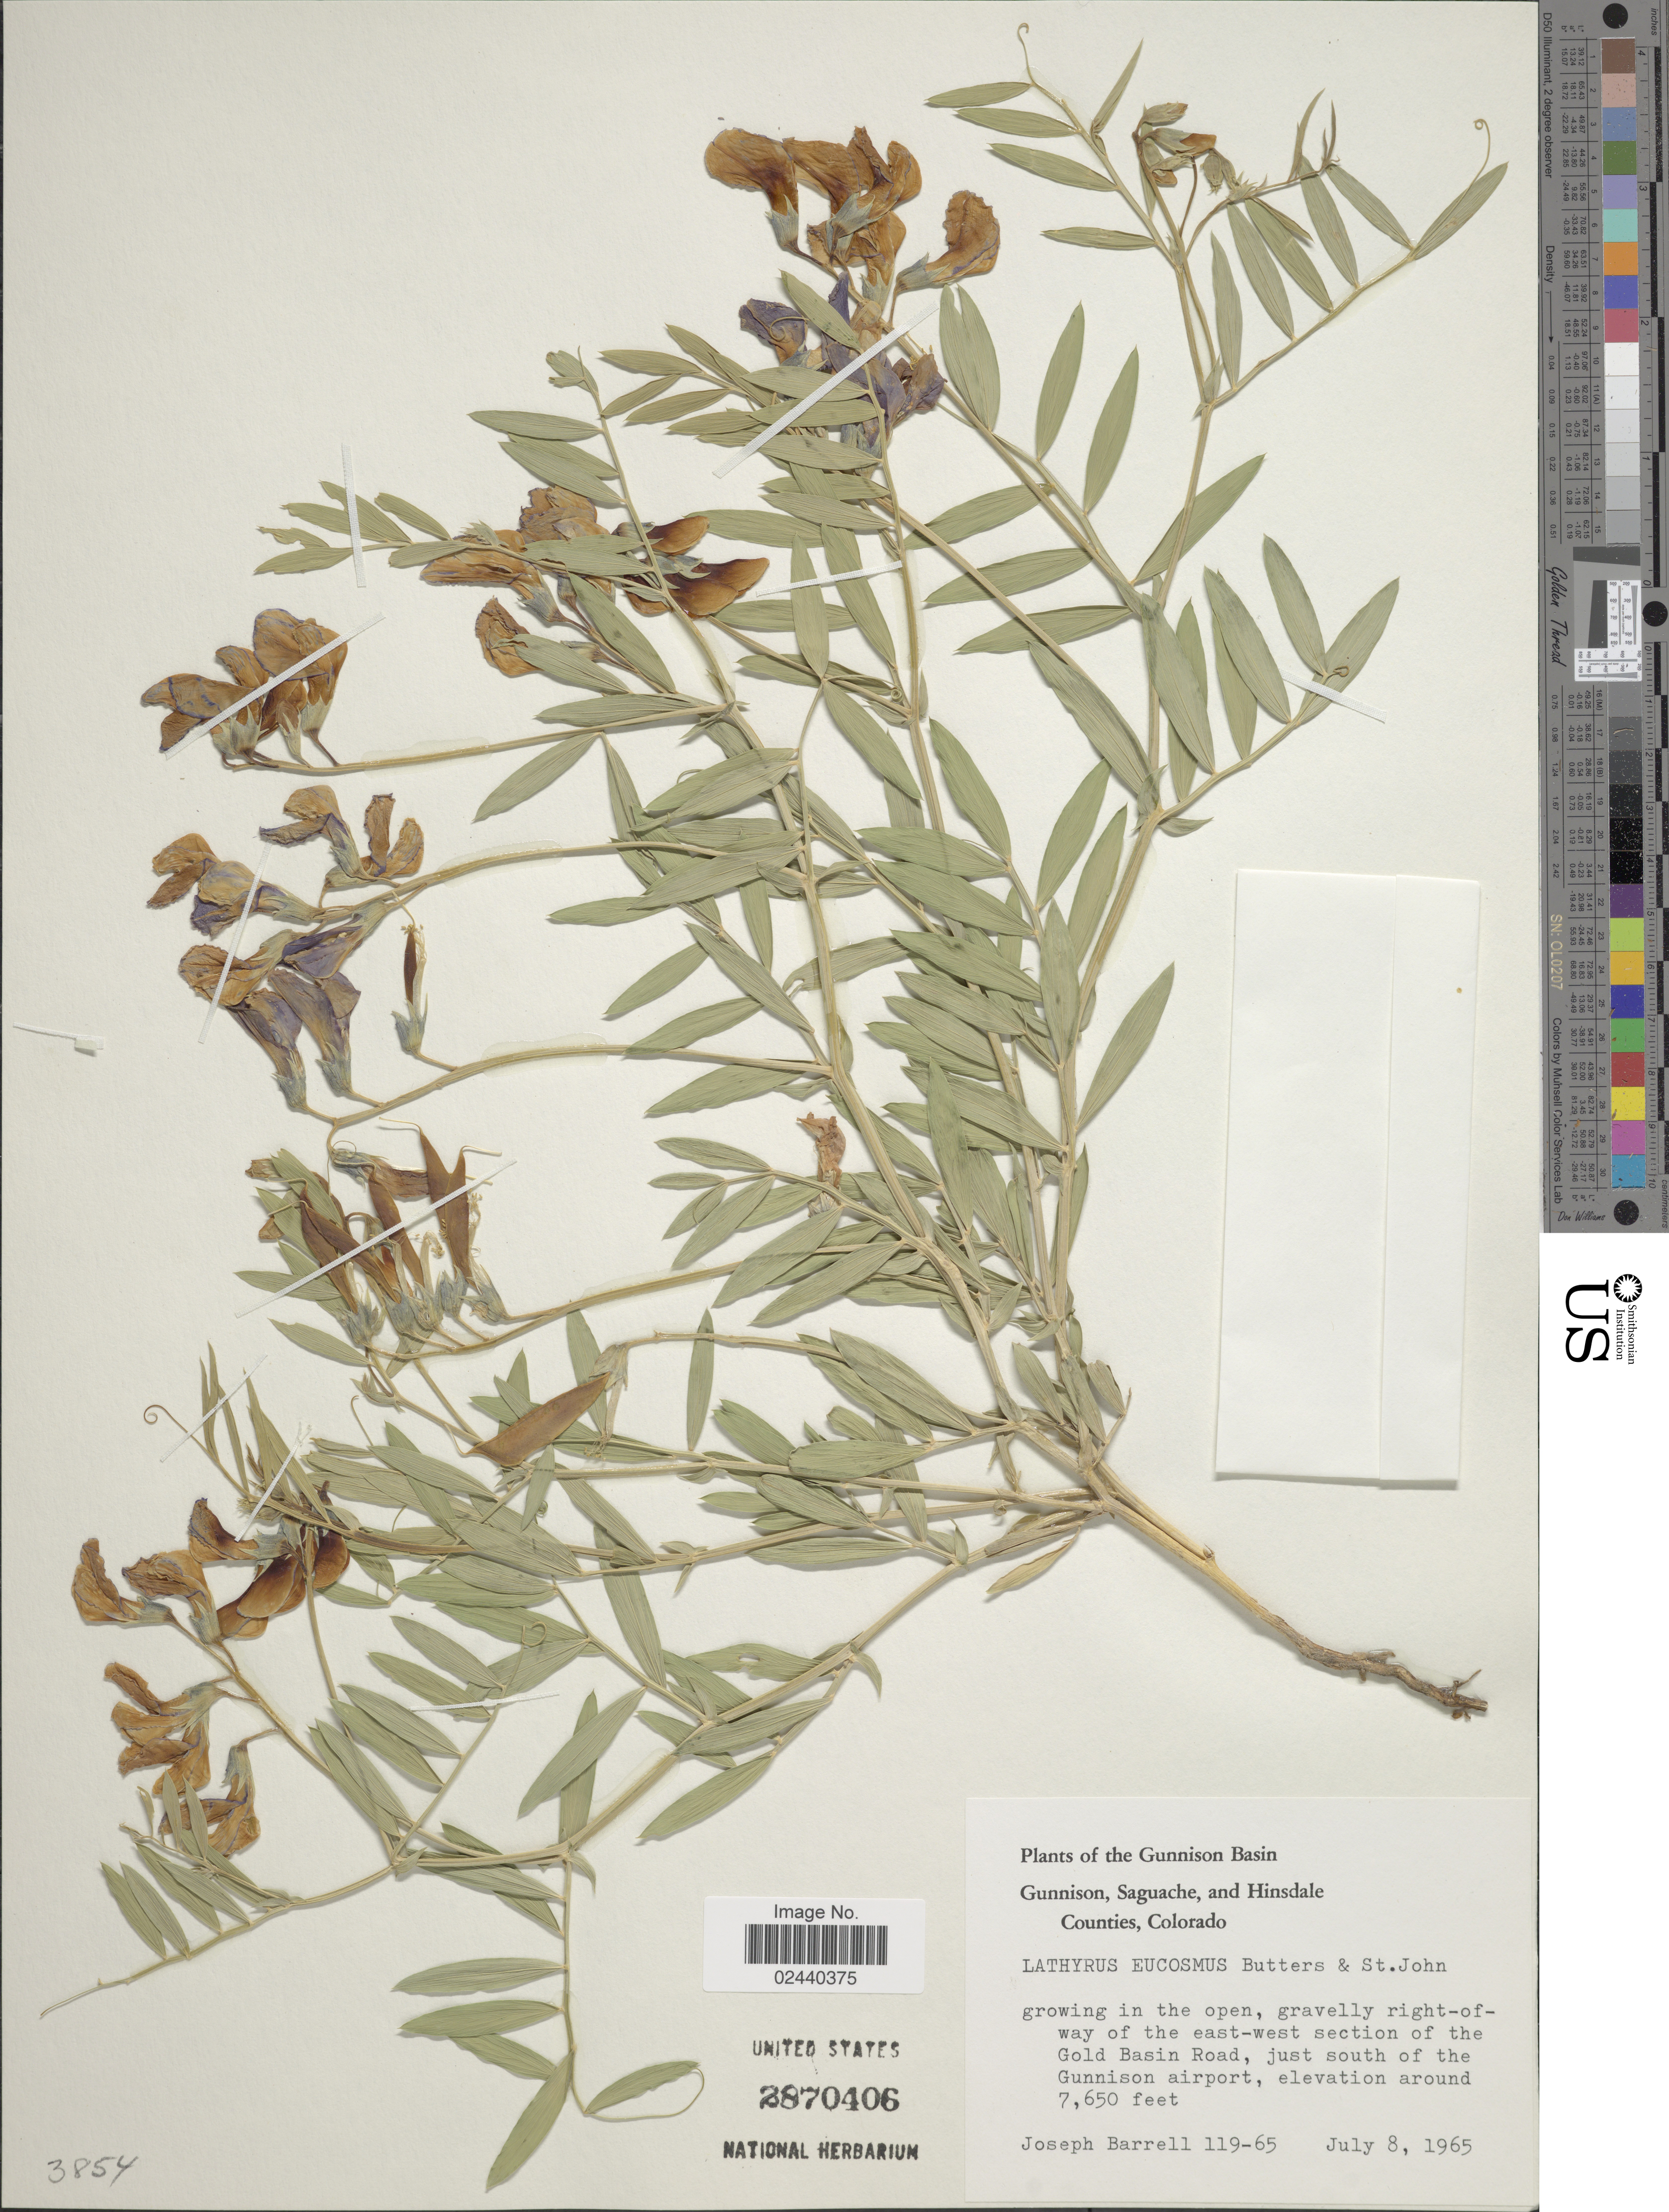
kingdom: Plantae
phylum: Tracheophyta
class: Magnoliopsida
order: Fabales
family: Fabaceae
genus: Lathyrus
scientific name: Lathyrus eucosmus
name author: Butters & H. St. John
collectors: J. Barrell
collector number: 119-65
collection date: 1965-07-08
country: United States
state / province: Colorado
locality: Gunnison Basin. Gunnison, Saguache, and Hinsdale Counties, Colorado. Growing in the open, gravelly right-of-way of the east-west section of the Gold Basin Road, just south of the Gunnison airport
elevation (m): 2332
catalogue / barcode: US 2870406